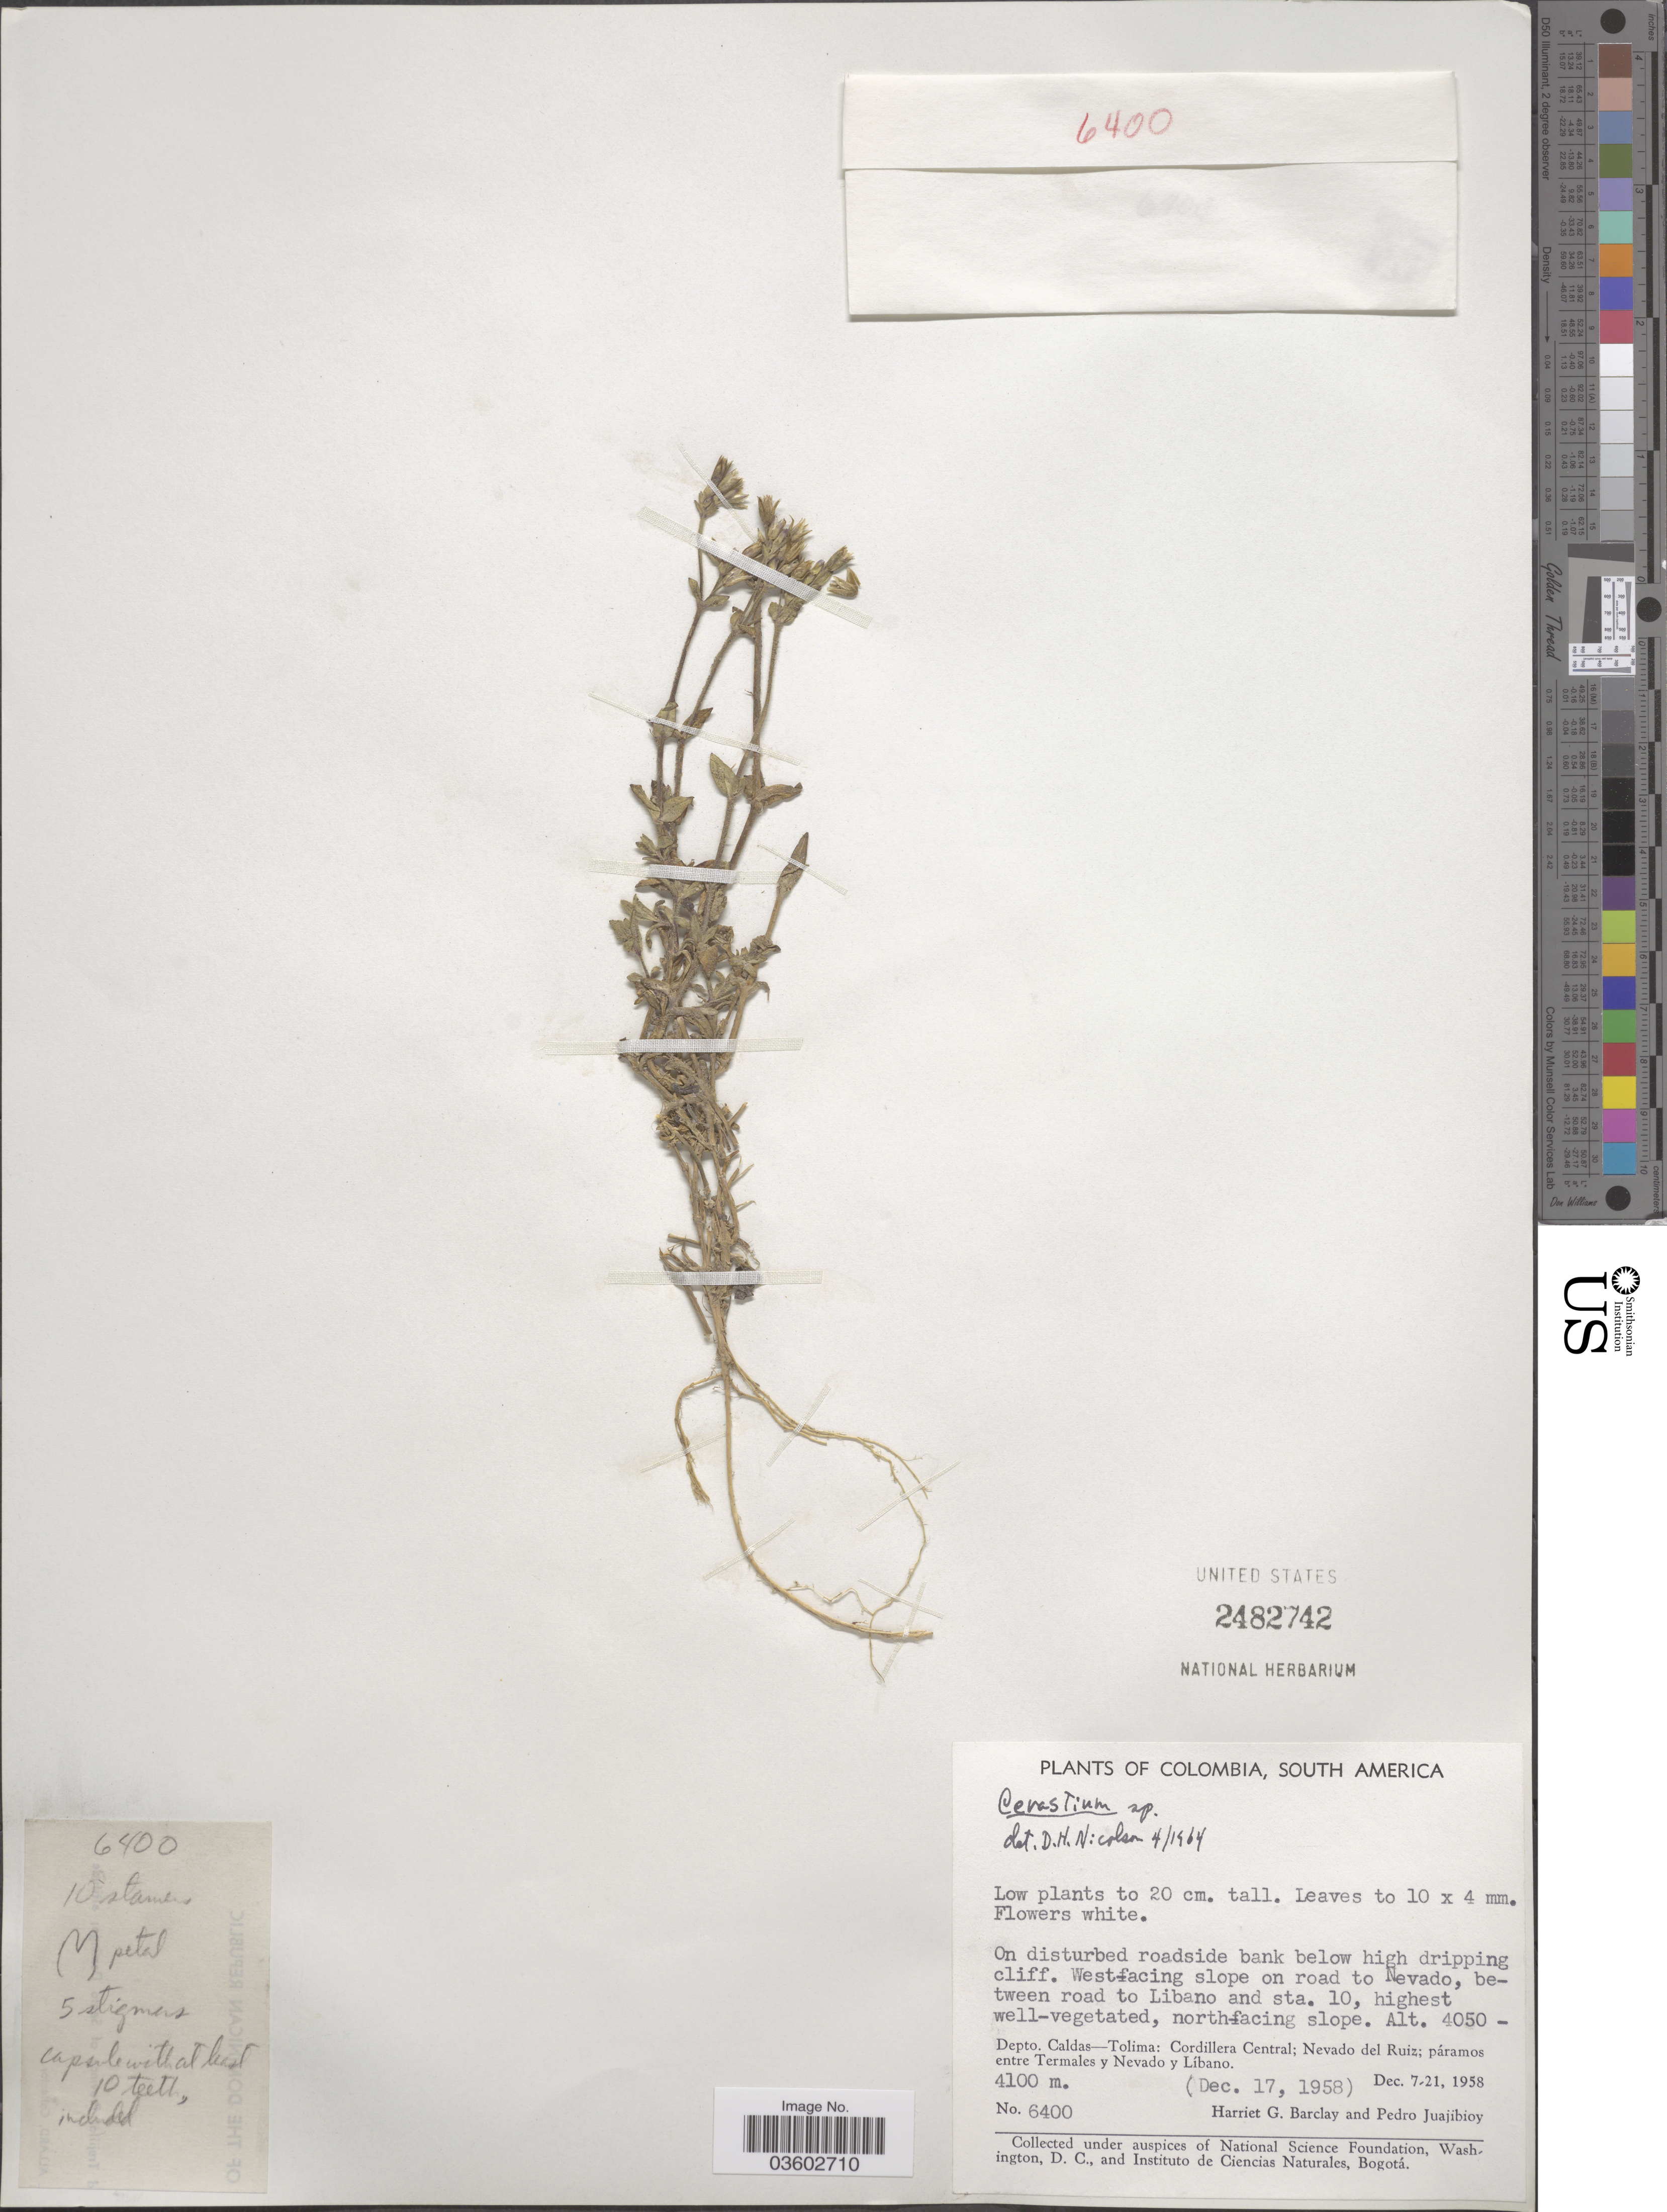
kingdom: Plantae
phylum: Tracheophyta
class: Magnoliopsida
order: Caryophyllales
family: Caryophyllaceae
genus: Cerastium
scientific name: Cerastium sp.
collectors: H. G. Barclay & P. Juajibioy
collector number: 6400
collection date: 1958-12-07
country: Colombia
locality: West-facing slope on road to Nevado, between road to Libano and sta. 10. North-facing slope. Depto. Caldas-Tolima: Cordillera Central; Nevado del Ruiz; páramos entre Termales y Nevado y Líbano.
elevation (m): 4050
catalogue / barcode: US 2482742